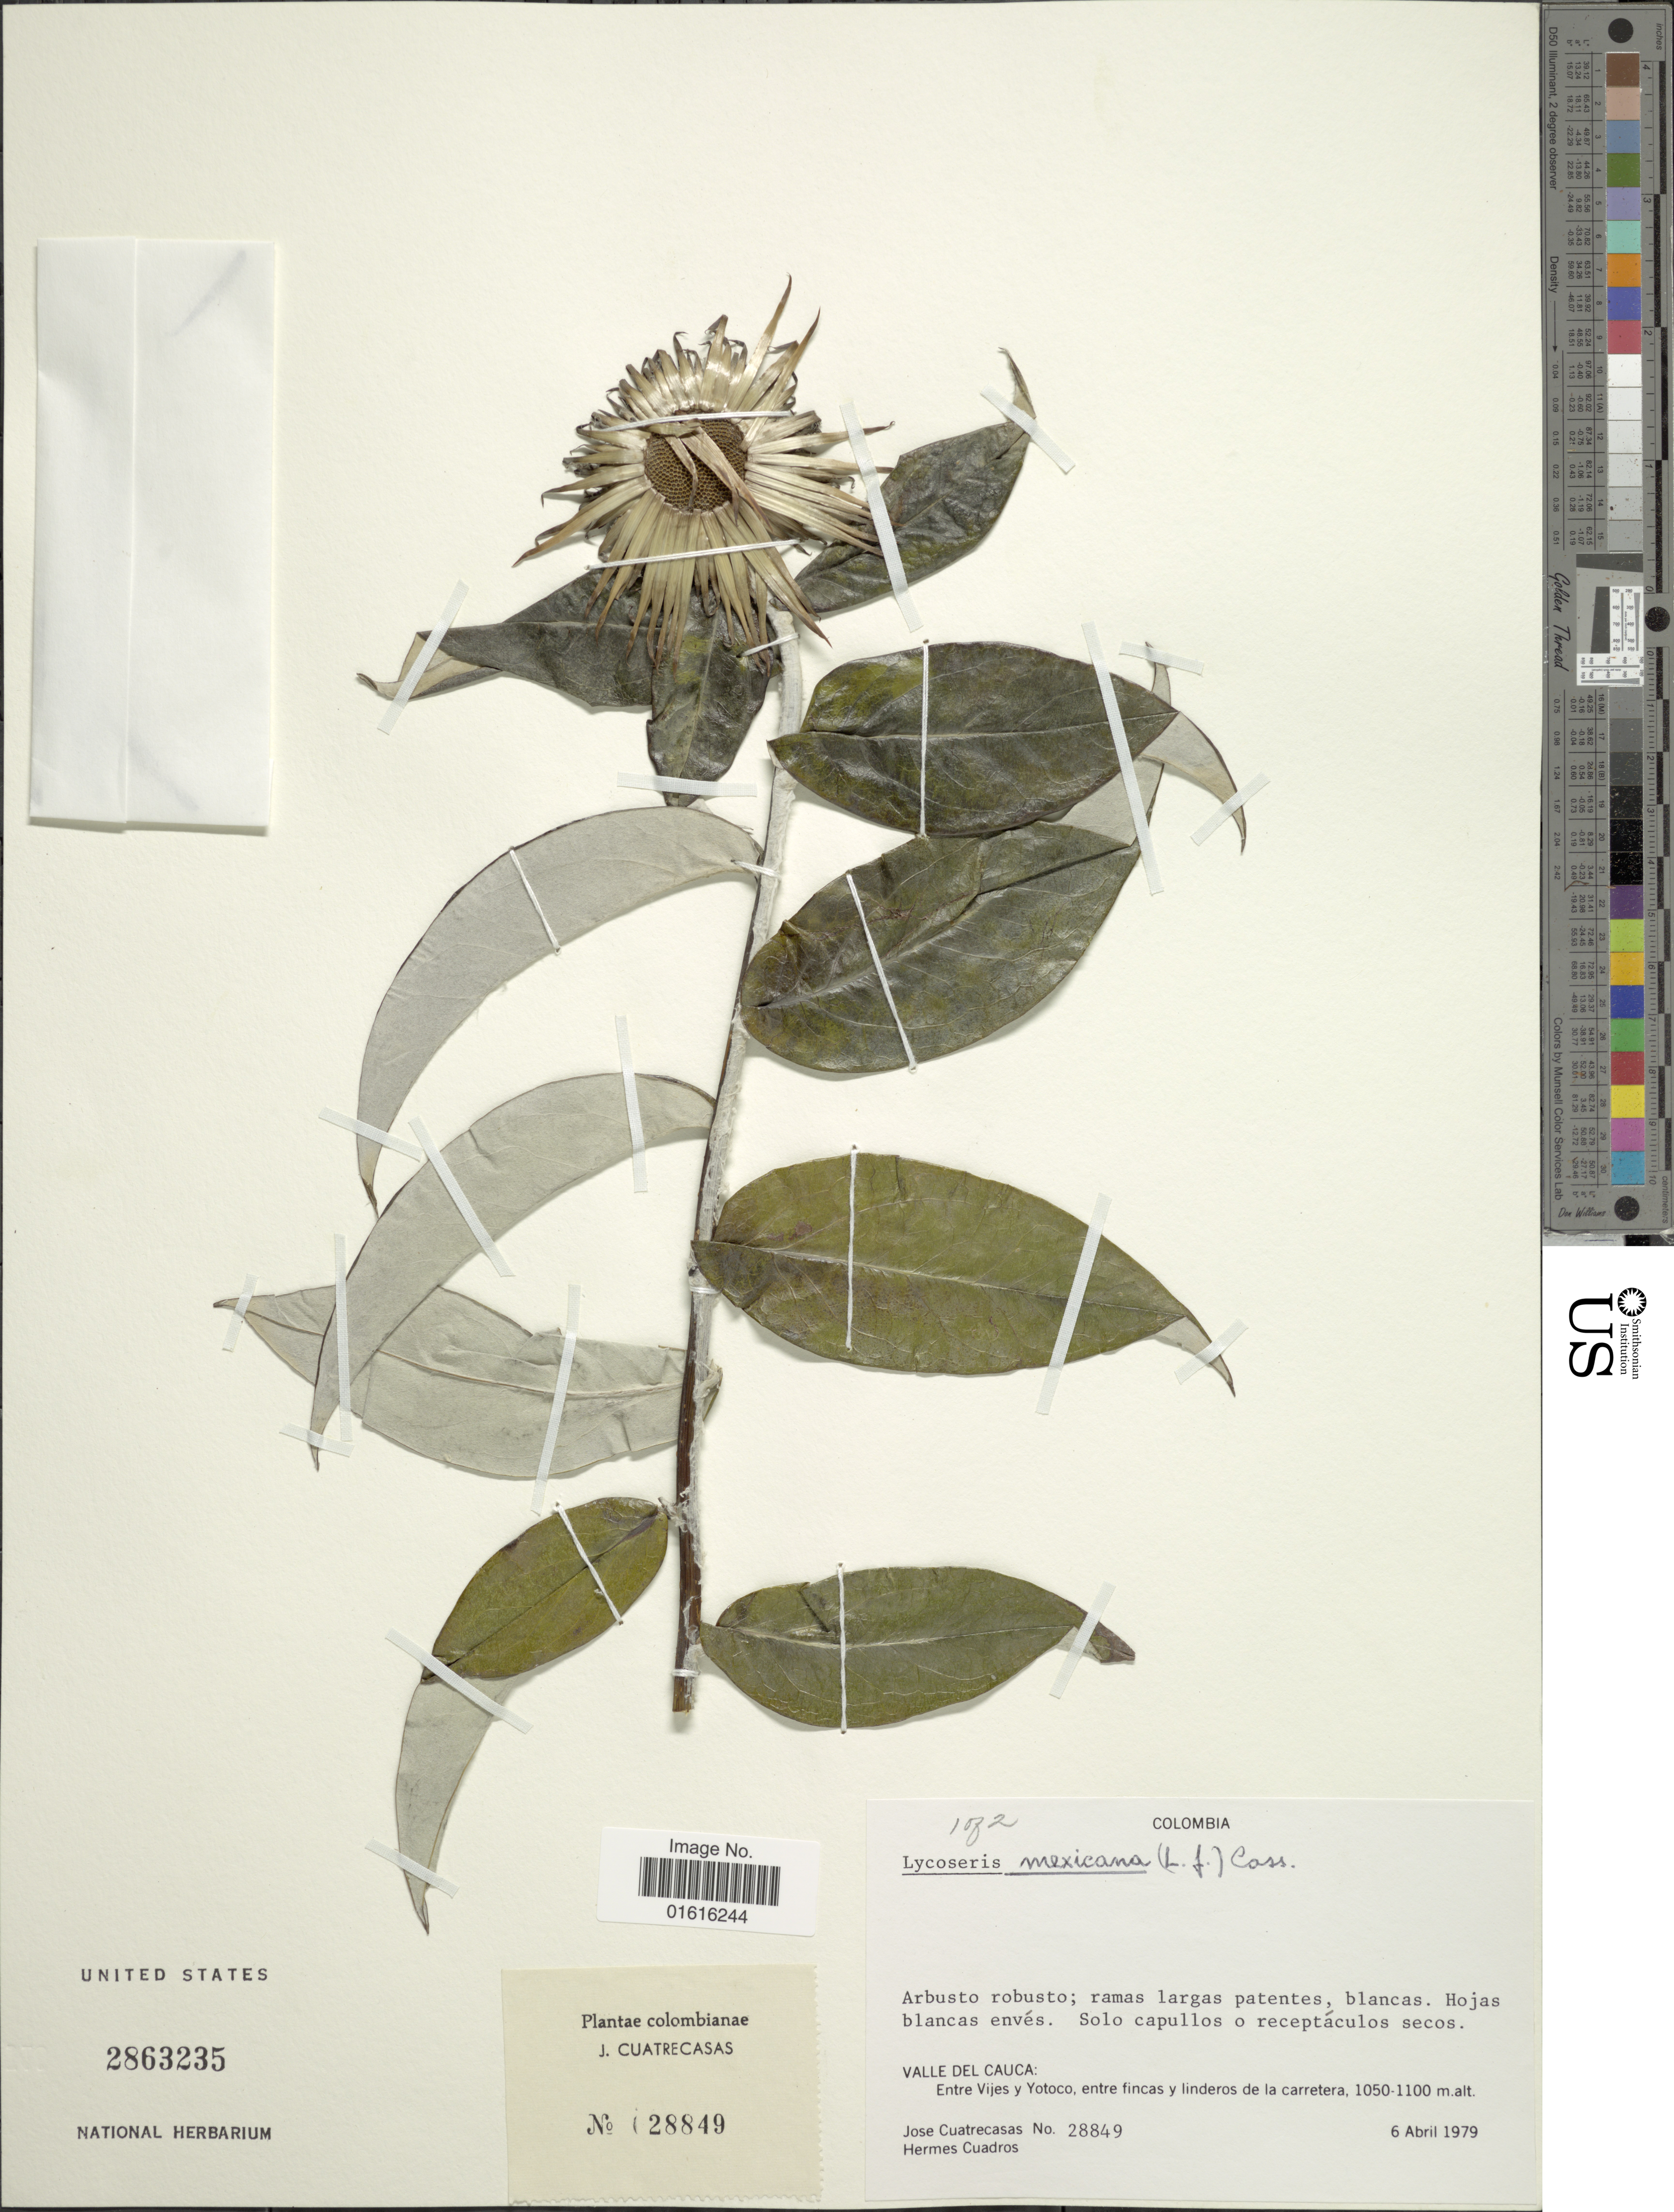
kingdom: Plantae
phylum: Tracheophyta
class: Magnoliopsida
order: Asterales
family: Asteraceae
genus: Lycoseris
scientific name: Lycoseris mexicana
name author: (L. f.) Cass.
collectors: J. Cuatrecasas & H. Cuadros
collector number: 28849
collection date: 1979-04-06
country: Colombia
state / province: Valle del Cauca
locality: Valle del Cauca: Entre Viejes y Yotoco, entre fincas y linderos de la carretera.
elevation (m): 1050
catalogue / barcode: US 2863235